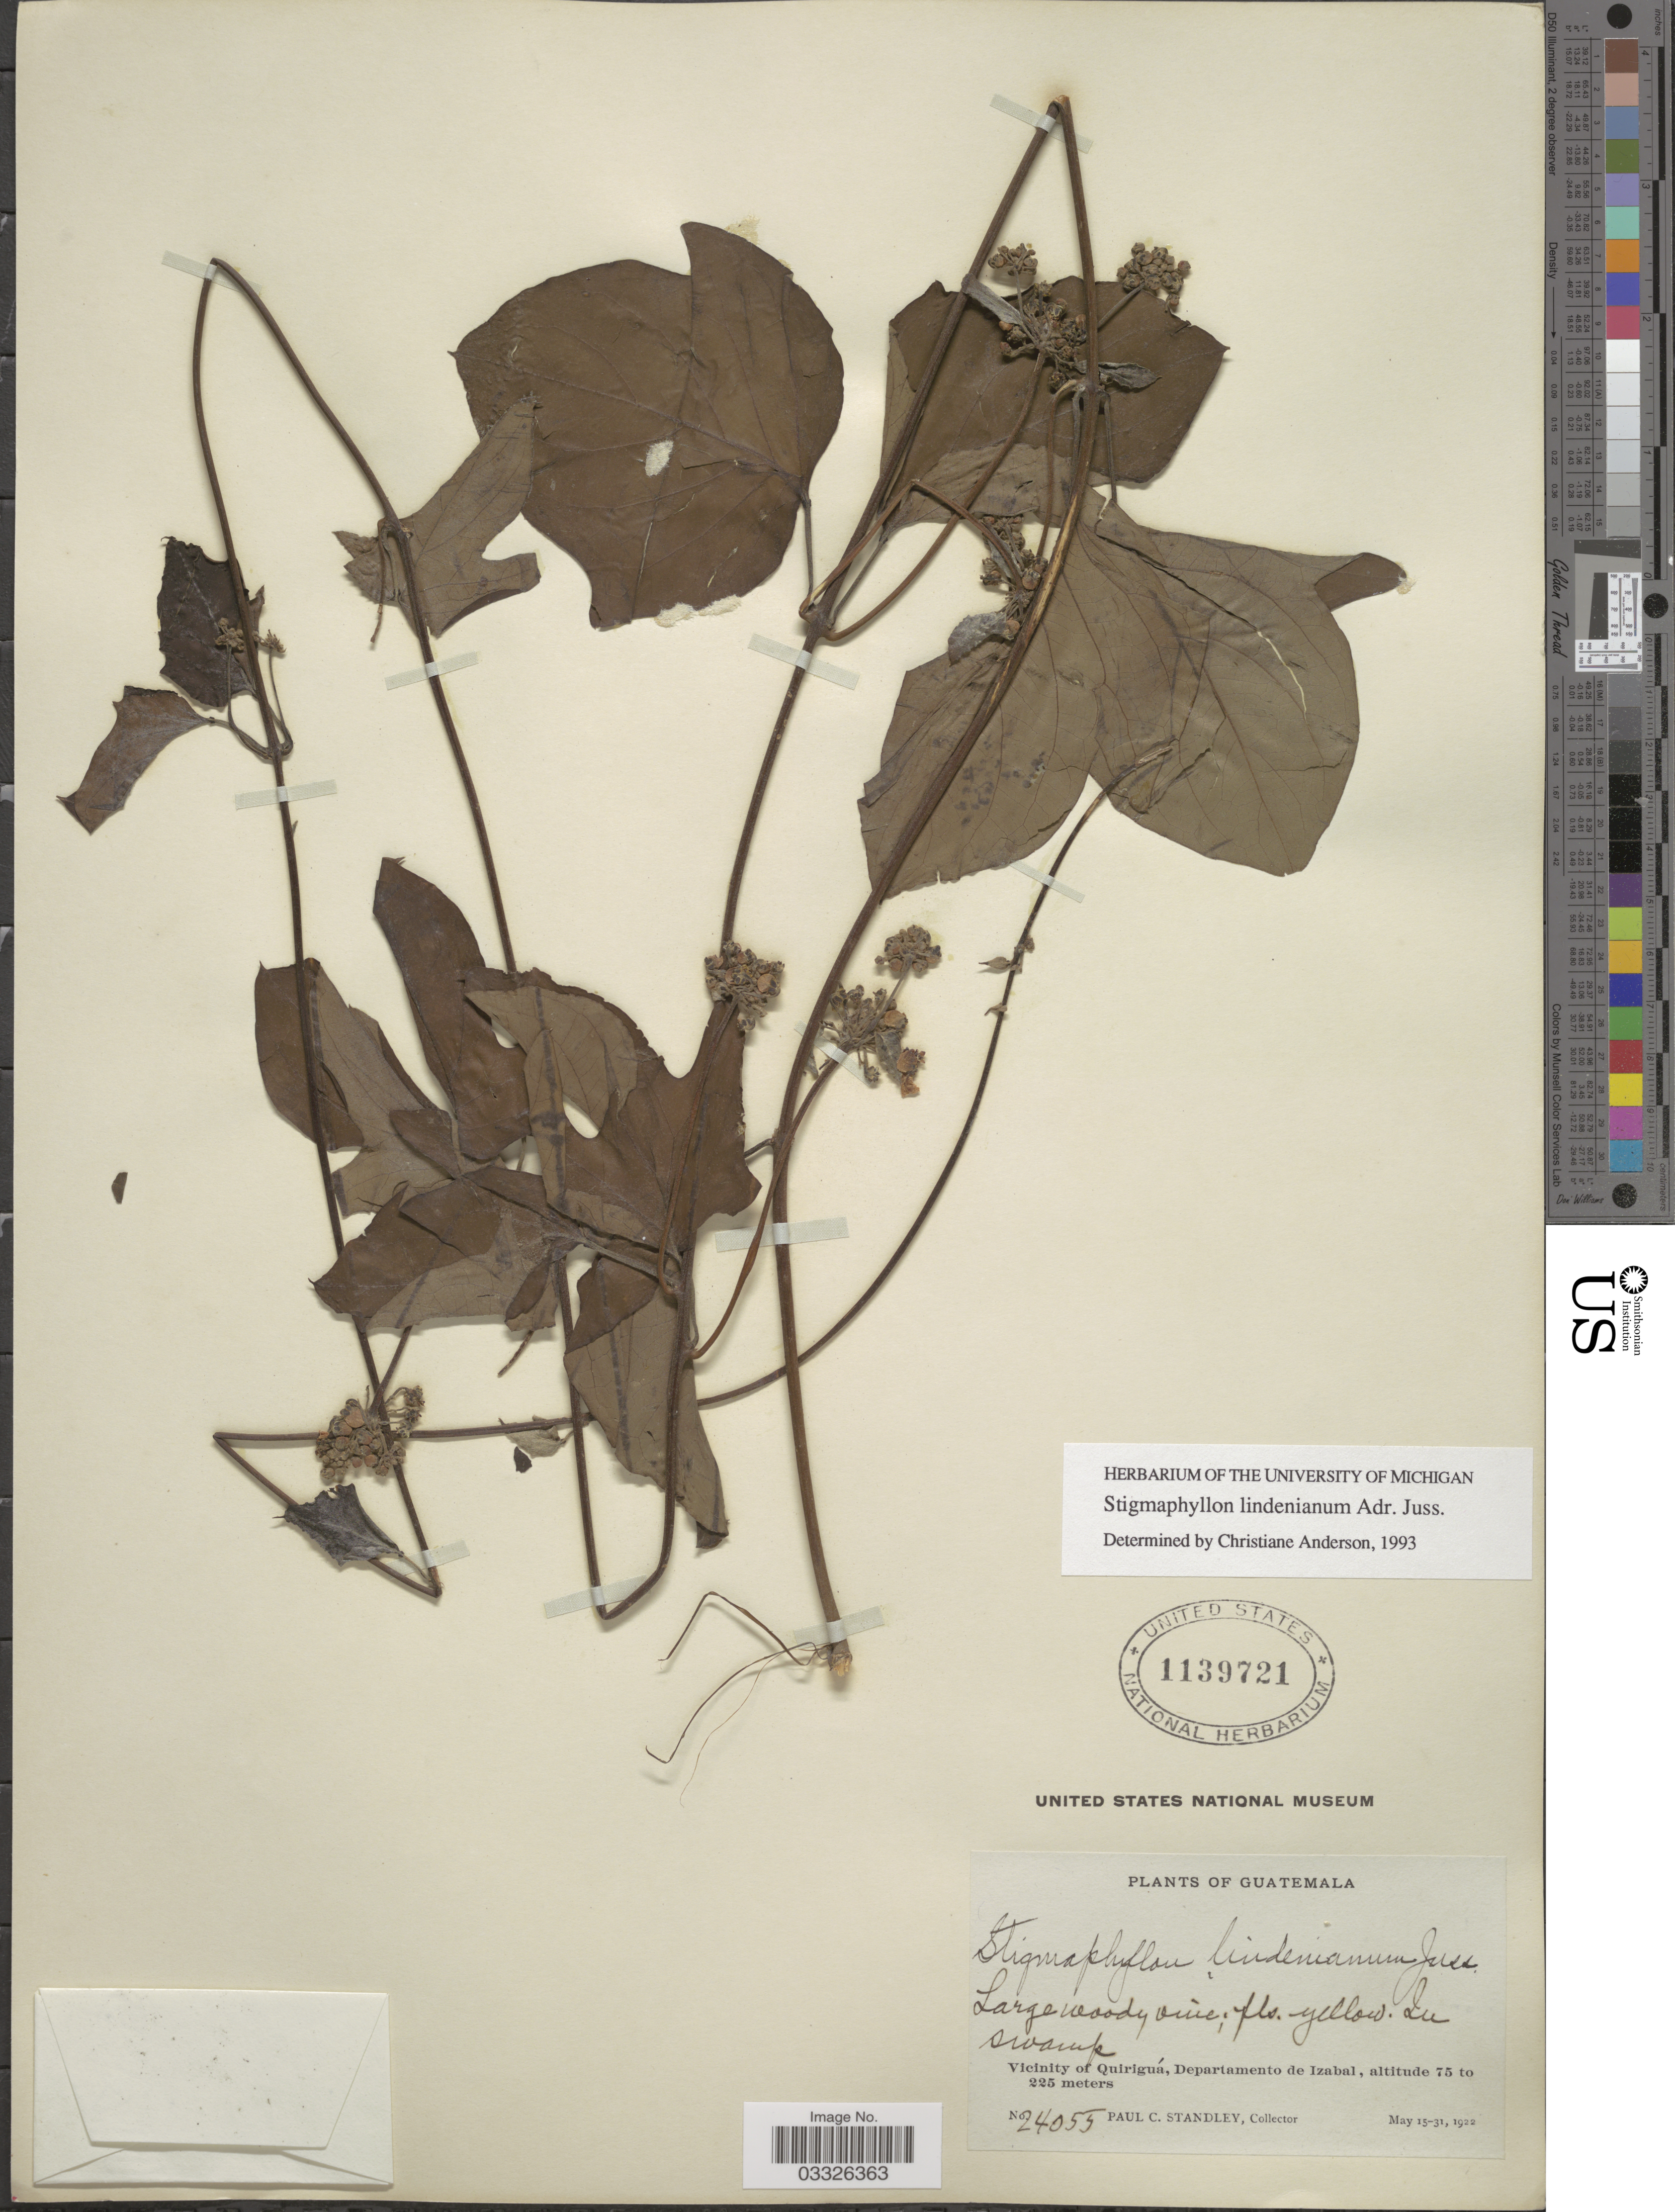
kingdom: Plantae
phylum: Tracheophyta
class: Magnoliopsida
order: Malpighiales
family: Malpighiaceae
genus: Stigmaphyllon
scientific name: Stigmaphyllon lindenianum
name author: A. Juss.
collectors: P. C. Standley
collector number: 24055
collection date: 1922-05-15/1922-05-31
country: Guatemala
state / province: Izabal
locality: Vicinity of Quiriguá, Departamento de Izabal.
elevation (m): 75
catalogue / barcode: US 1139721